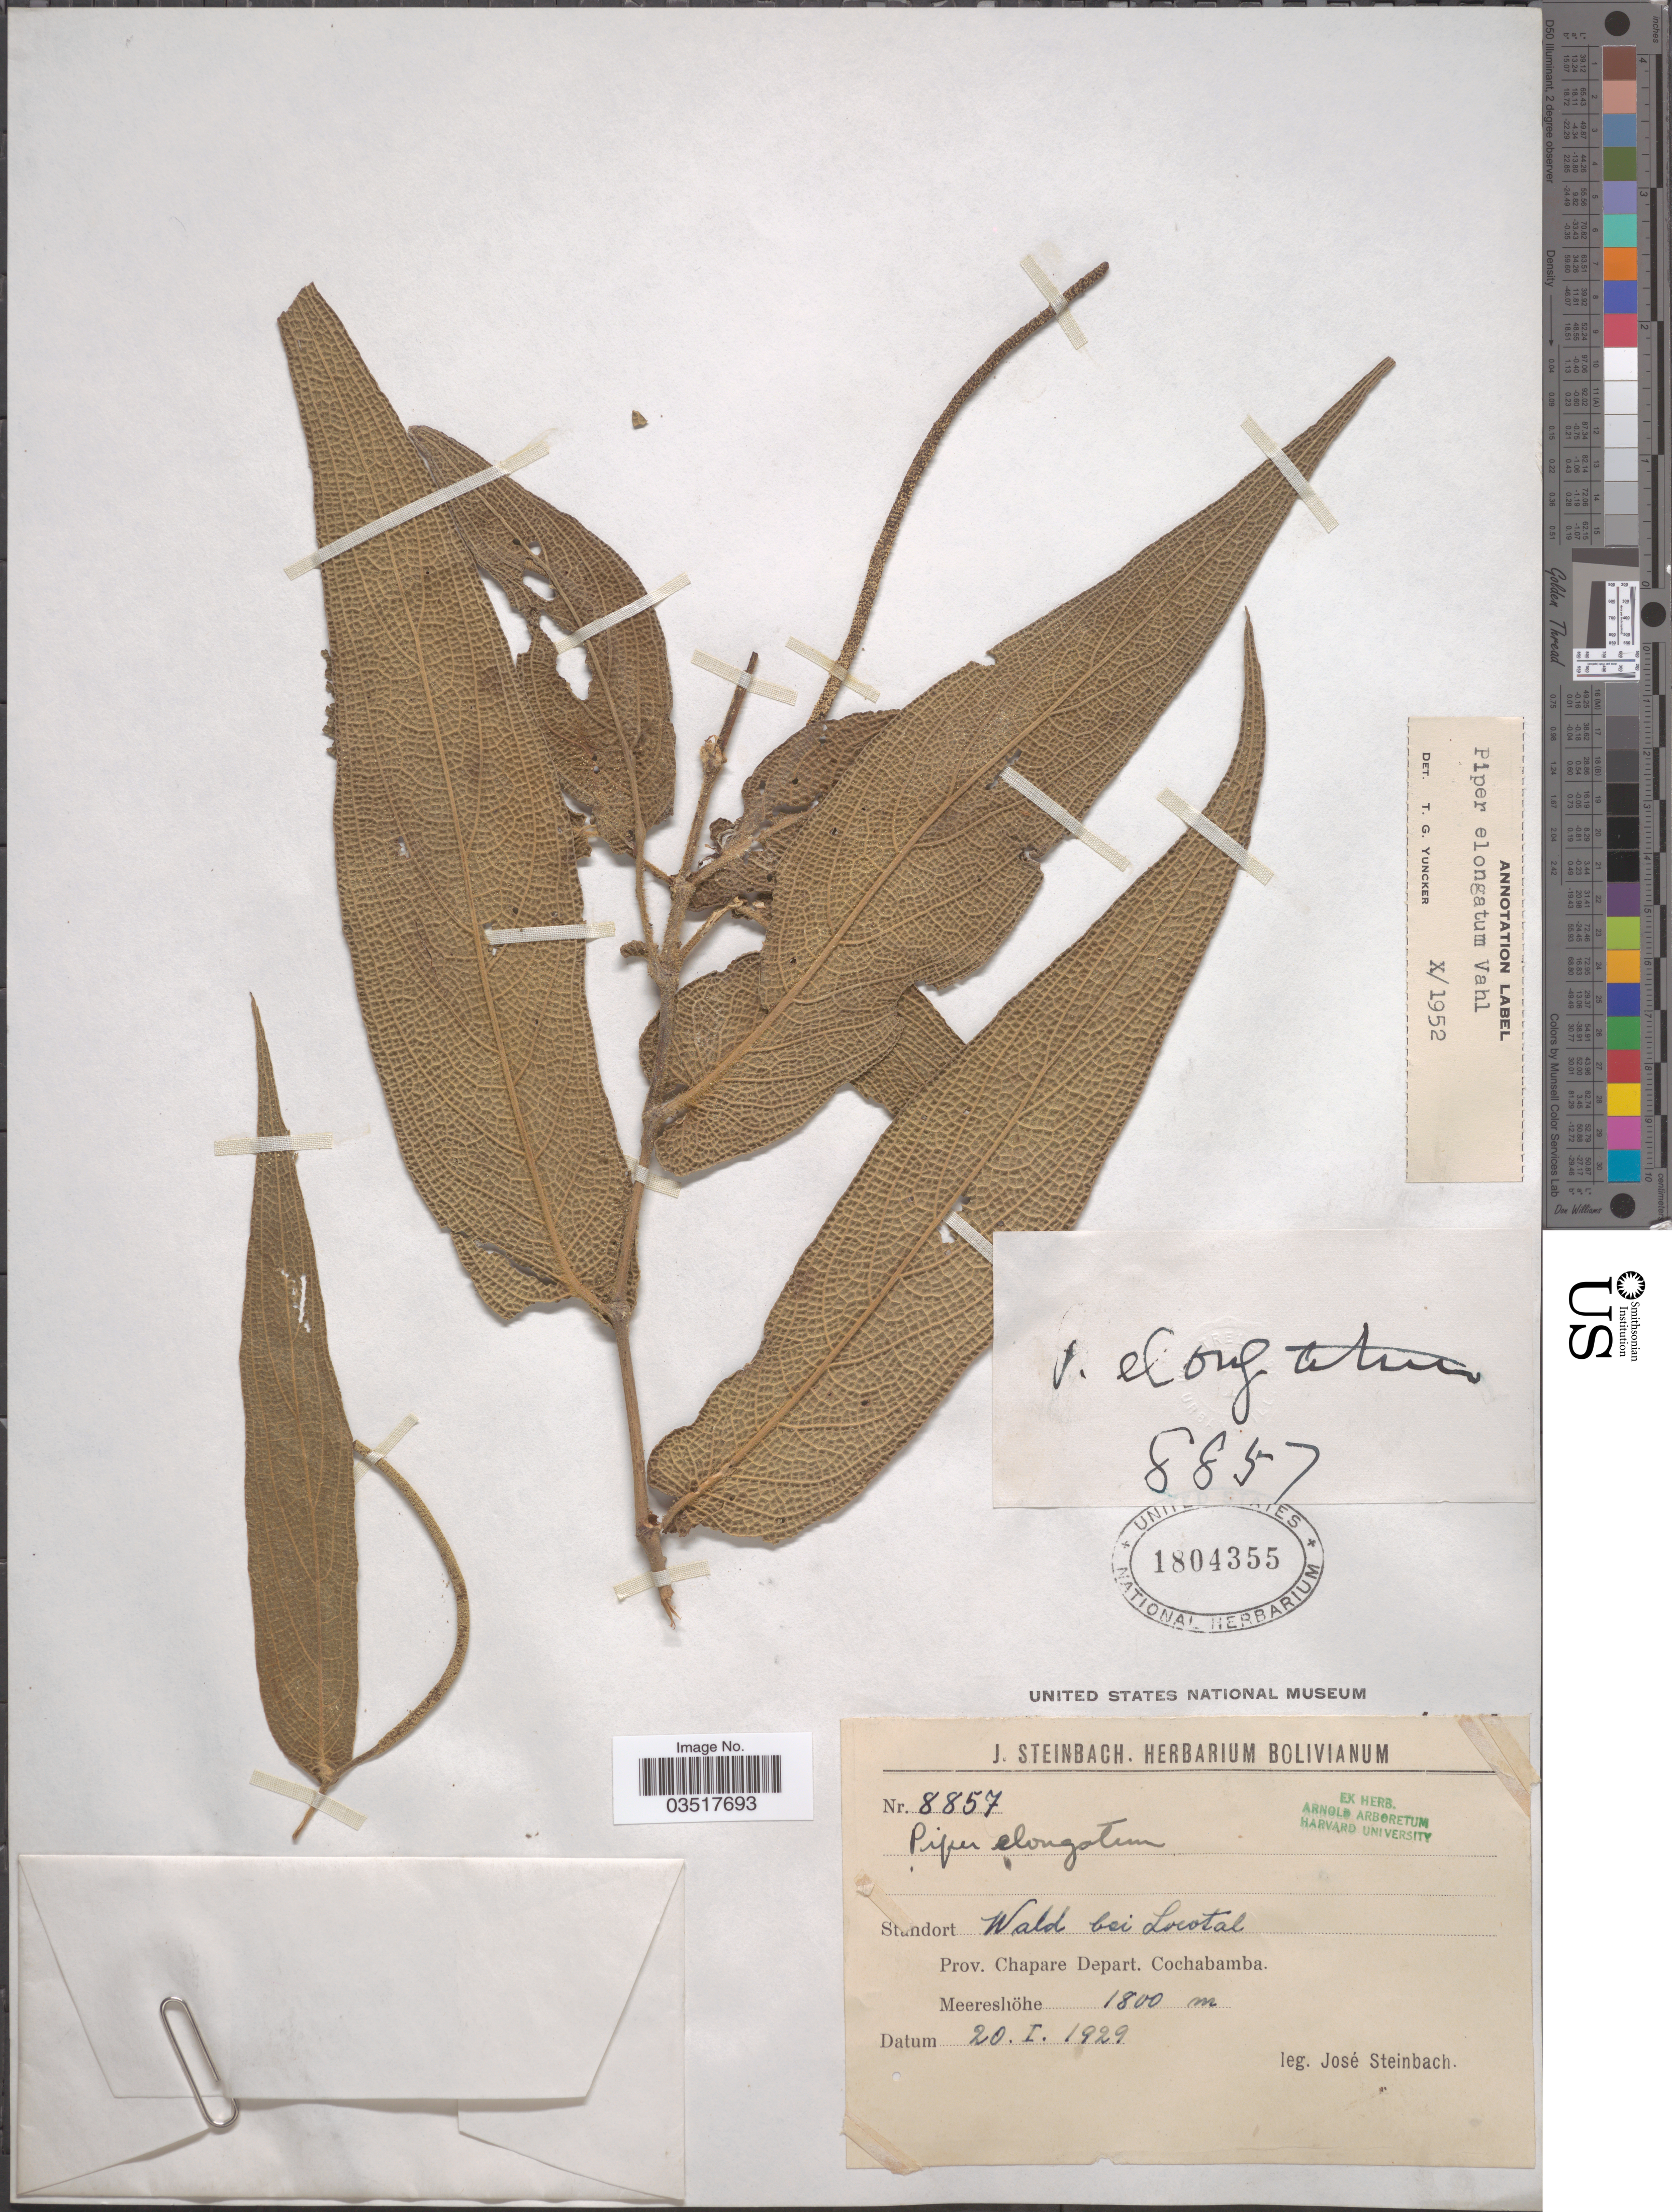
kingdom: Plantae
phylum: Tracheophyta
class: Magnoliopsida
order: Piperales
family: Piperaceae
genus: Piper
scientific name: Piper elongatum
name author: Vahl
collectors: J. Steinbach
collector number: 8857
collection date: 1929-01-20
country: Bolivia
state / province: Cochabamba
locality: Wald bei Locotal. Prov. Chapare Depart. Cochabamba.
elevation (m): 1800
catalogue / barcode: US 1804355